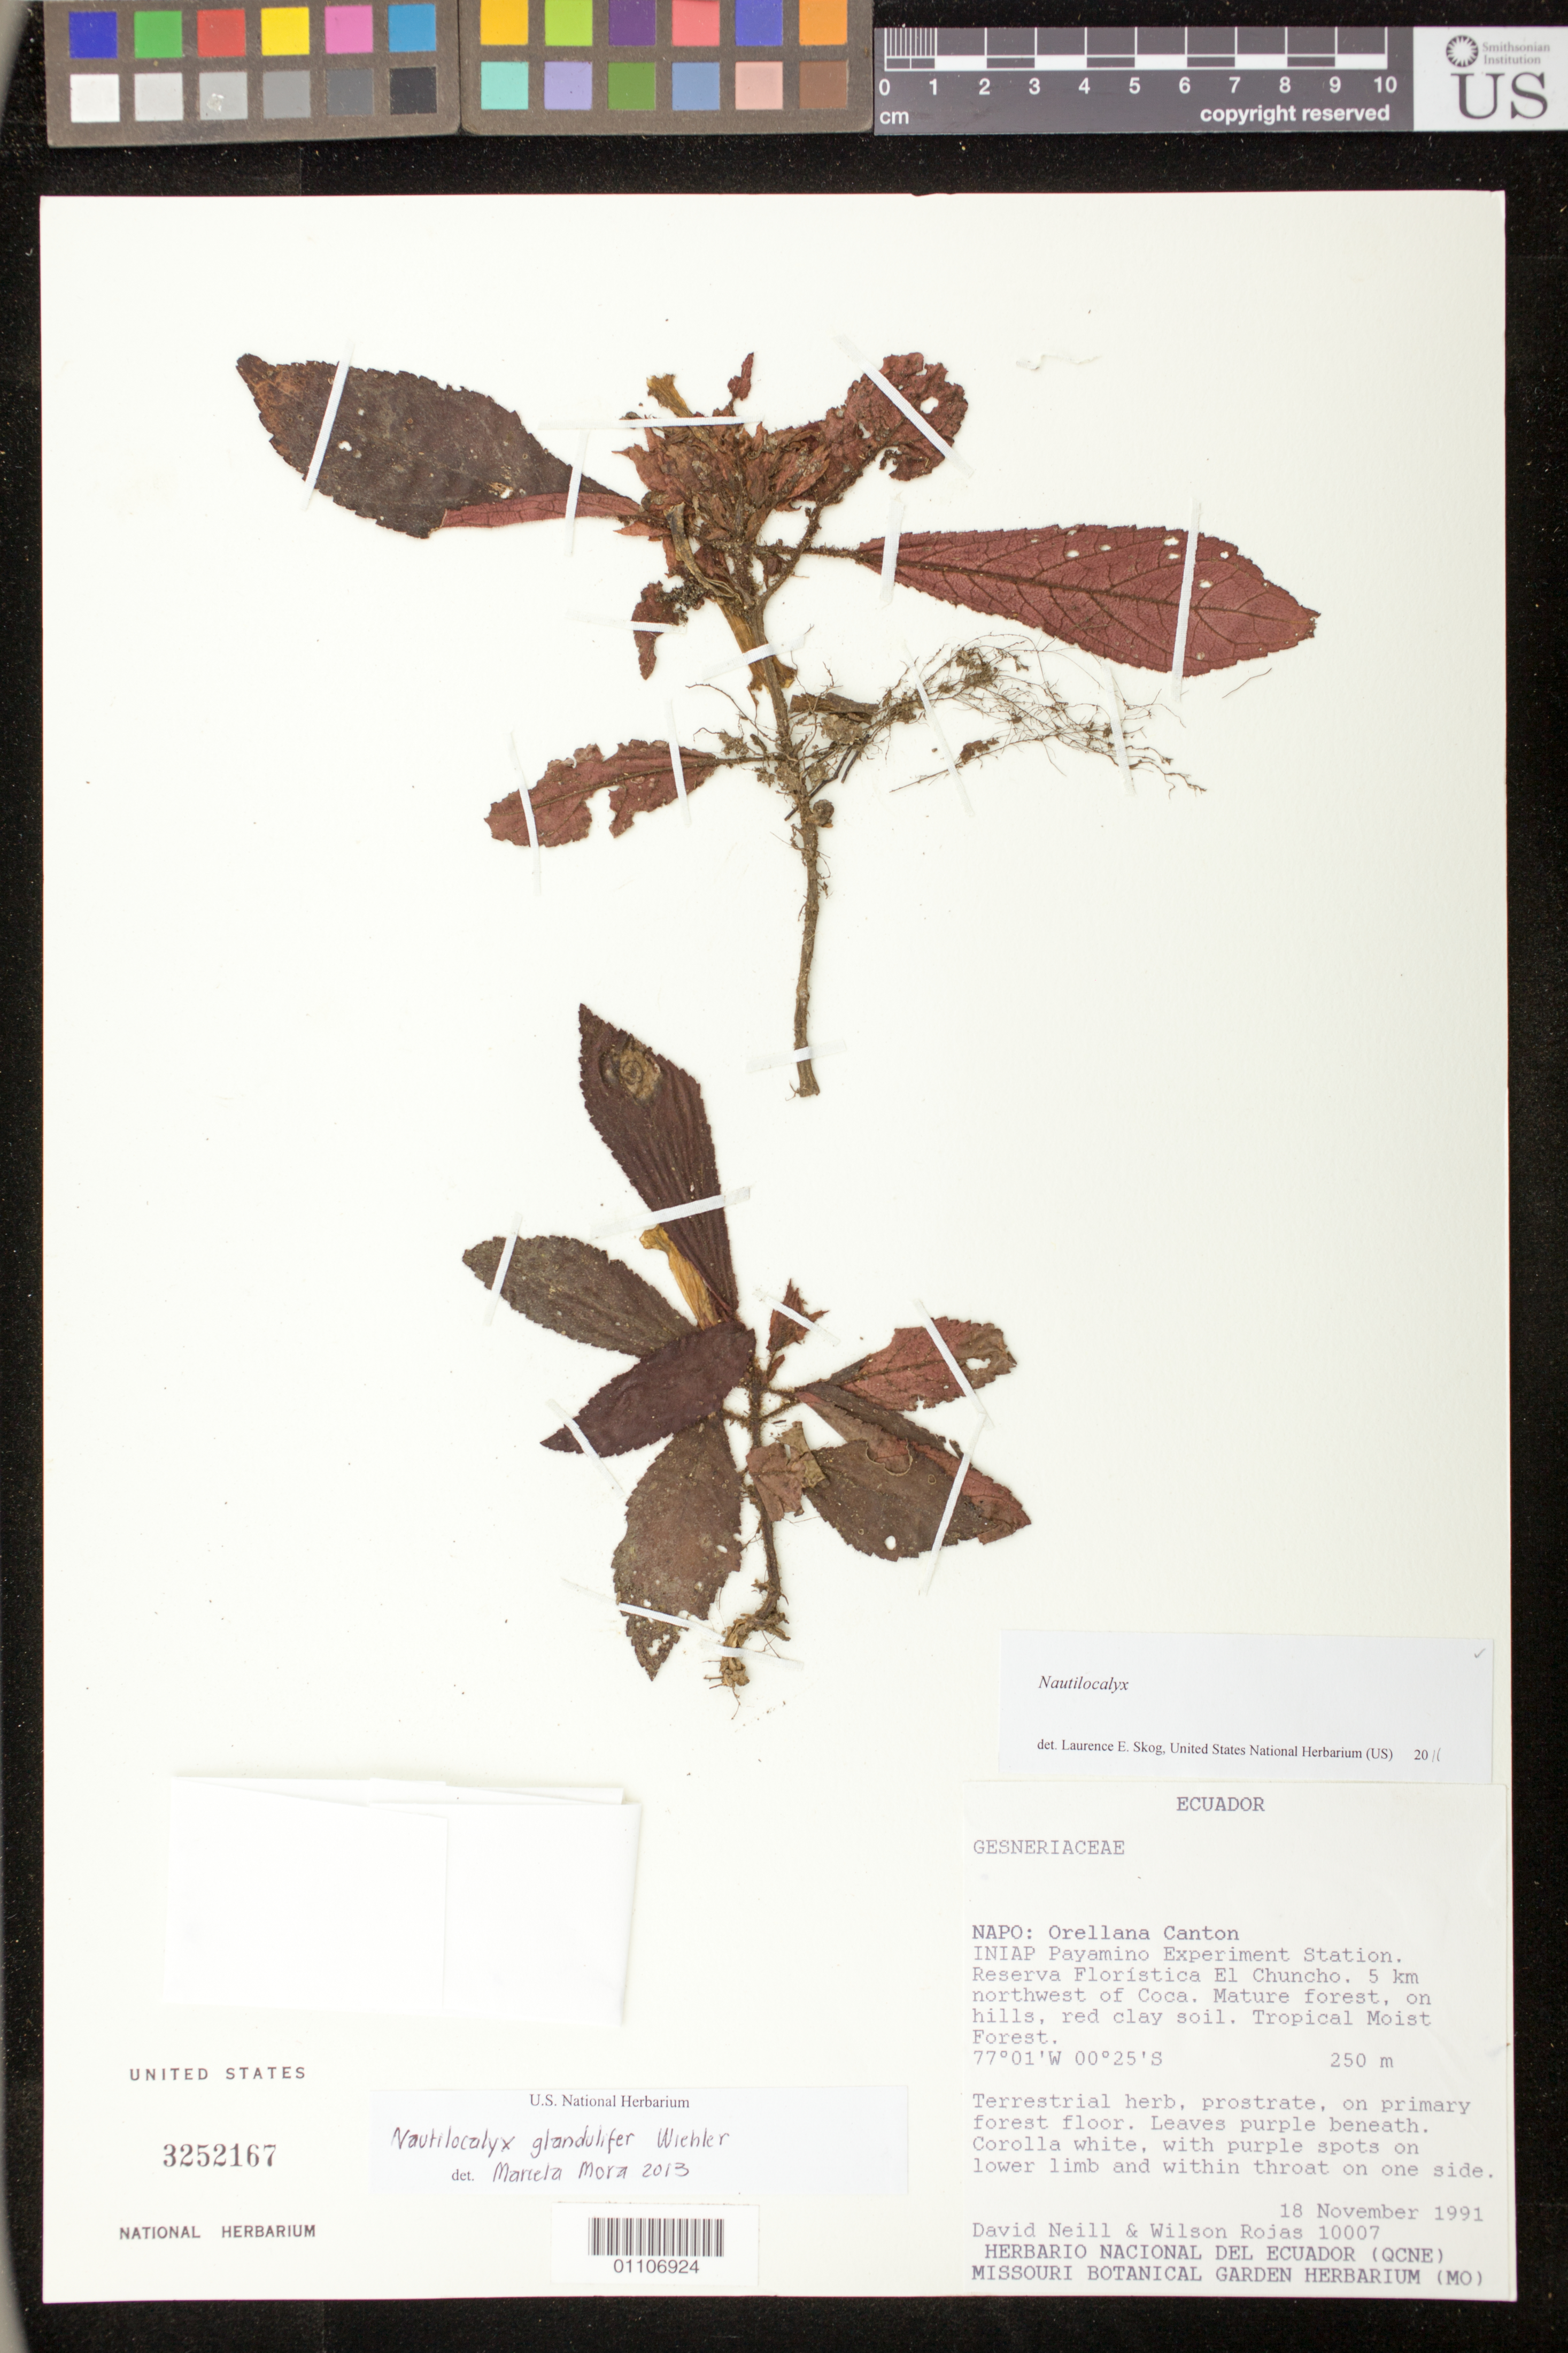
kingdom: Plantae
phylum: Tracheophyta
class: Magnoliopsida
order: Lamiales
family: Gesneriaceae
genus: Nautilocalyx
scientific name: Nautilocalyx glandulifer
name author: Wiehler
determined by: Mora, M. Marcela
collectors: D. A. Neill & W. Rojas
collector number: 10007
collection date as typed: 18 Nov 1991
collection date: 1991-11-18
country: Ecuador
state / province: Napo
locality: Orellana Canton: INIAP Payamino Experiment Station. Reserva Floristica El Chuncho. 5 km NW of Coca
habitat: Mature forest, on hills, red clay soil. Tropical moist forest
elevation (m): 250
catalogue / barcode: US 3252167